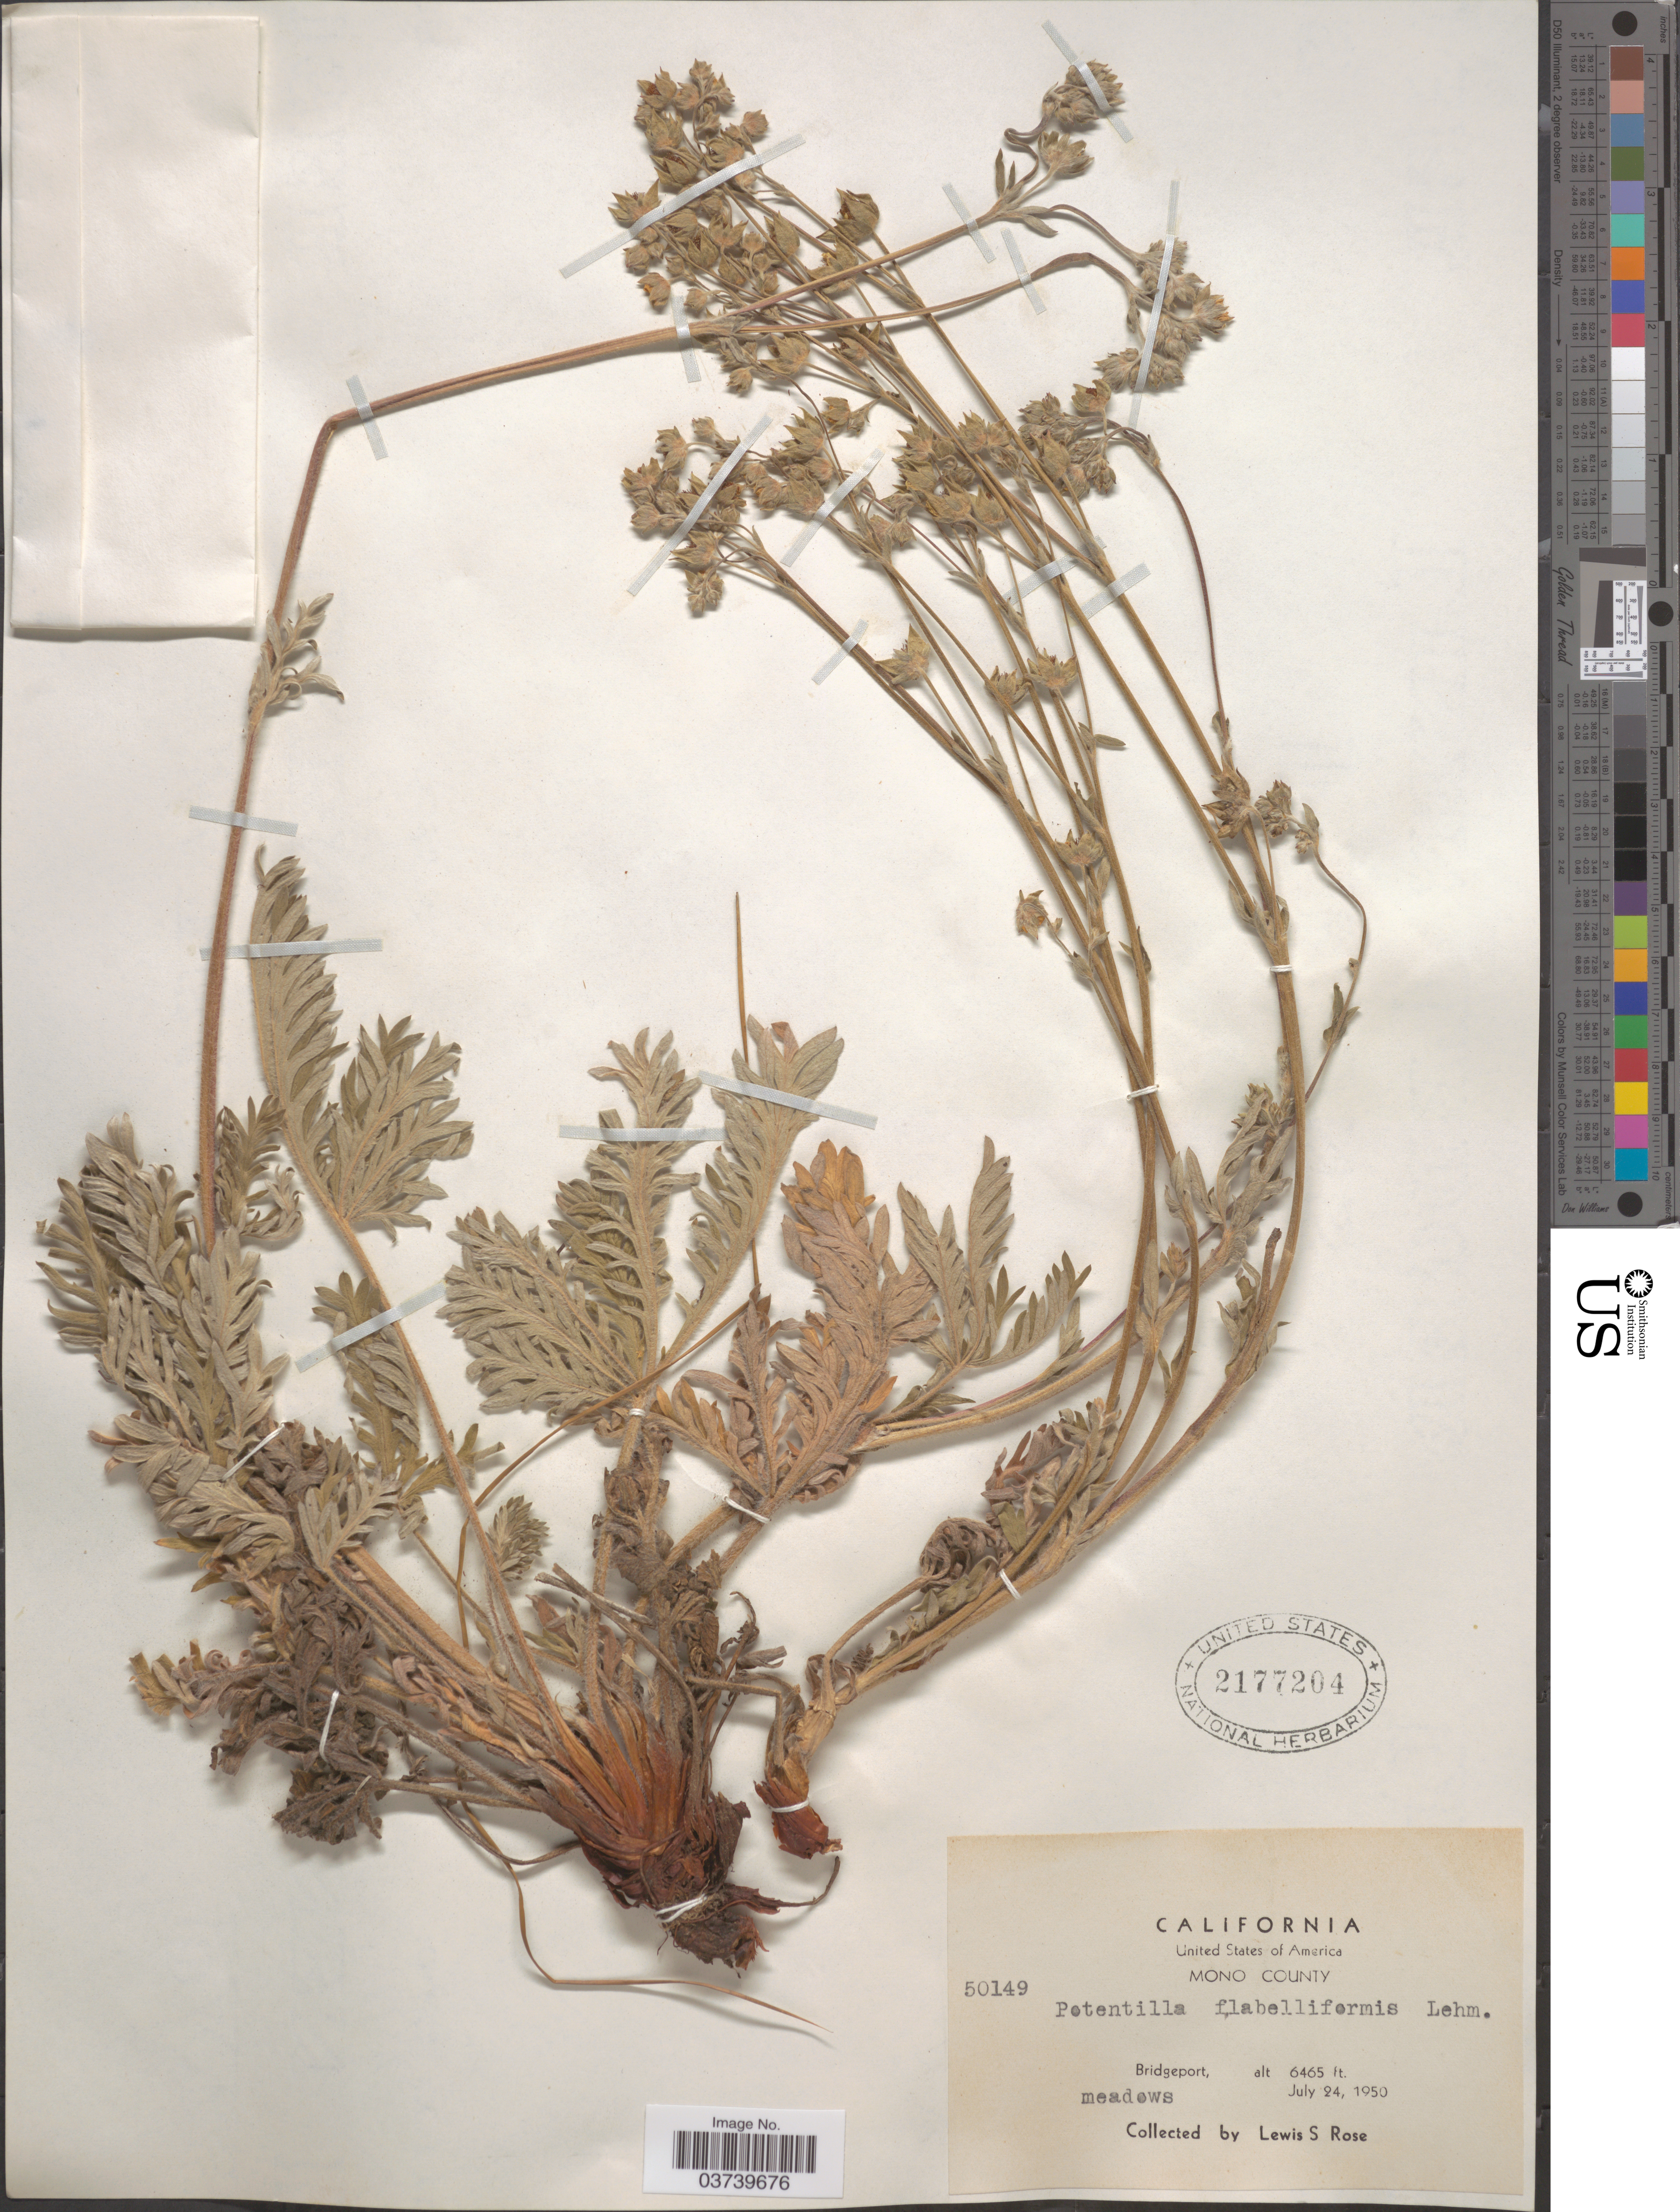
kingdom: Plantae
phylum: Tracheophyta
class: Magnoliopsida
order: Rosales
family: Rosaceae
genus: Potentilla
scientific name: Potentilla gracilis var. flabelliformis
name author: (Lehm.) Nutt.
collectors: L. S. Rose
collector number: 50149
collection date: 1950-07-24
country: United States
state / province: California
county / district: Mono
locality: Mono County. Bridgeport.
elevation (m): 1971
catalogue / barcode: US 2177204